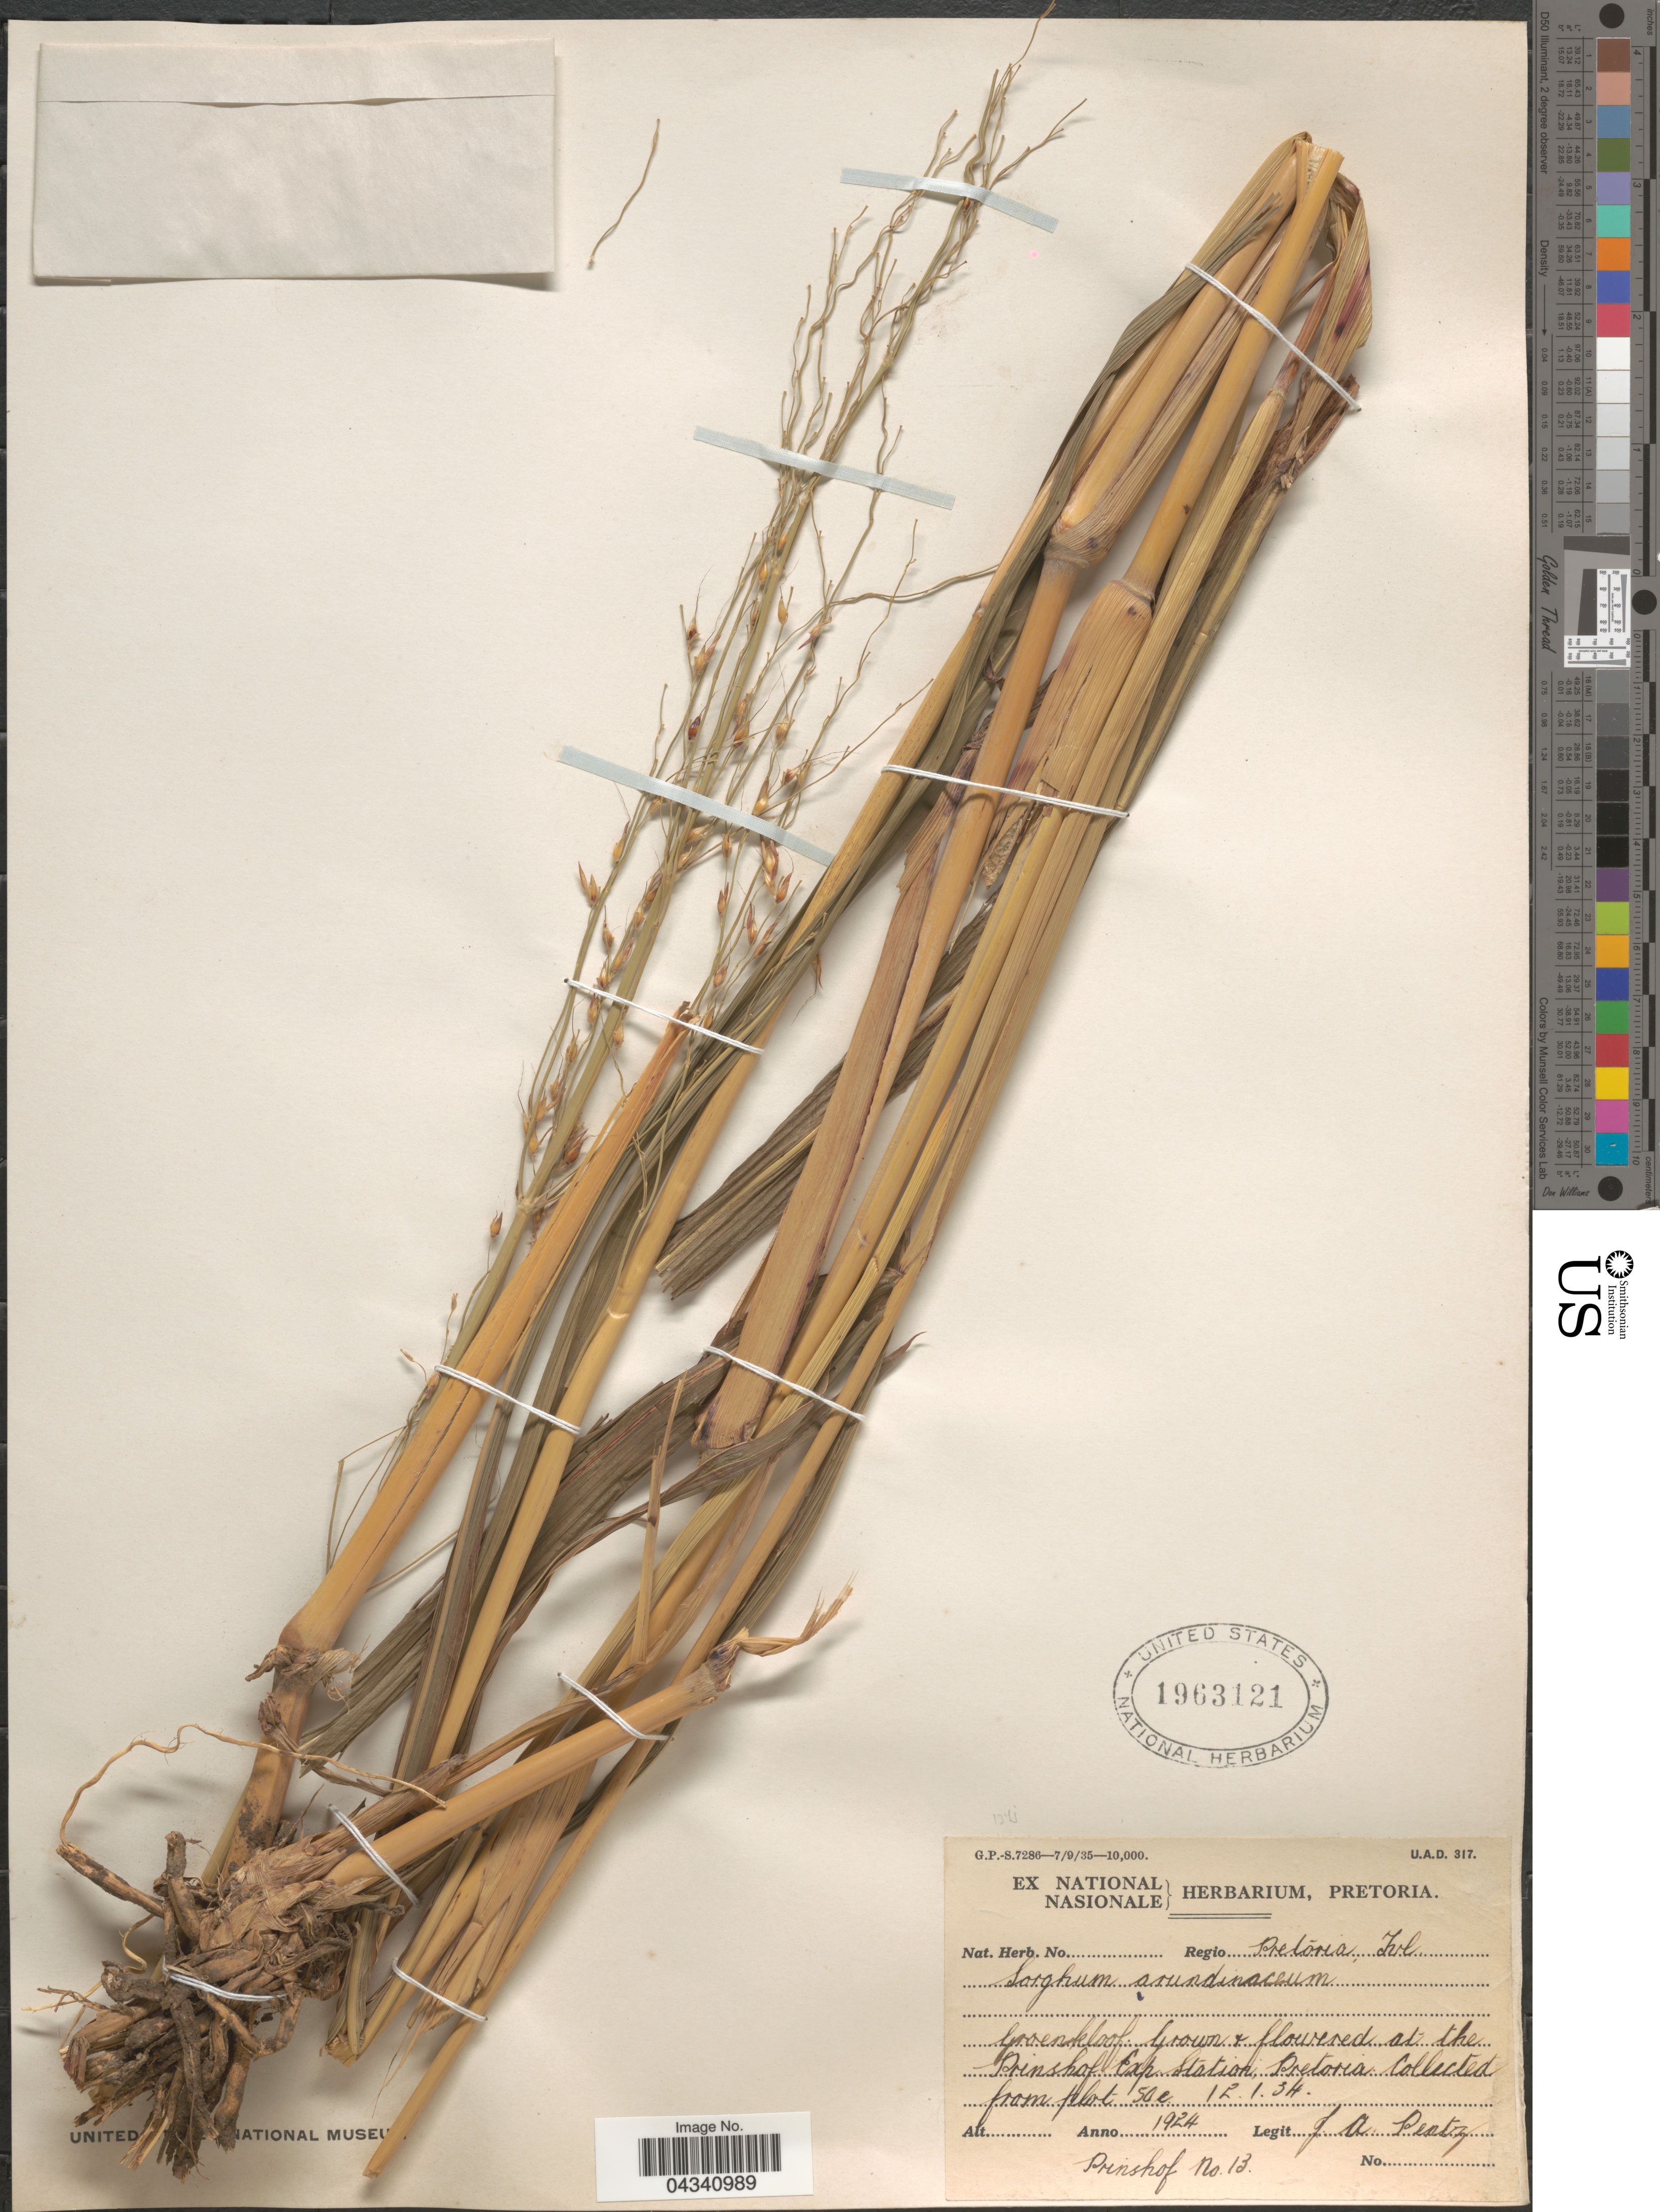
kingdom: Plantae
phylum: Tracheophyta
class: Liliopsida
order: Poales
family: Poaceae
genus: Sorghum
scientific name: Sorghum arundinaceum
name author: (Desv.) Stapf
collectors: J. Pentz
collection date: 1924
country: South Africa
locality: At the Prinshof Exp. Station, Pretoria.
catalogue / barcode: US 1963121